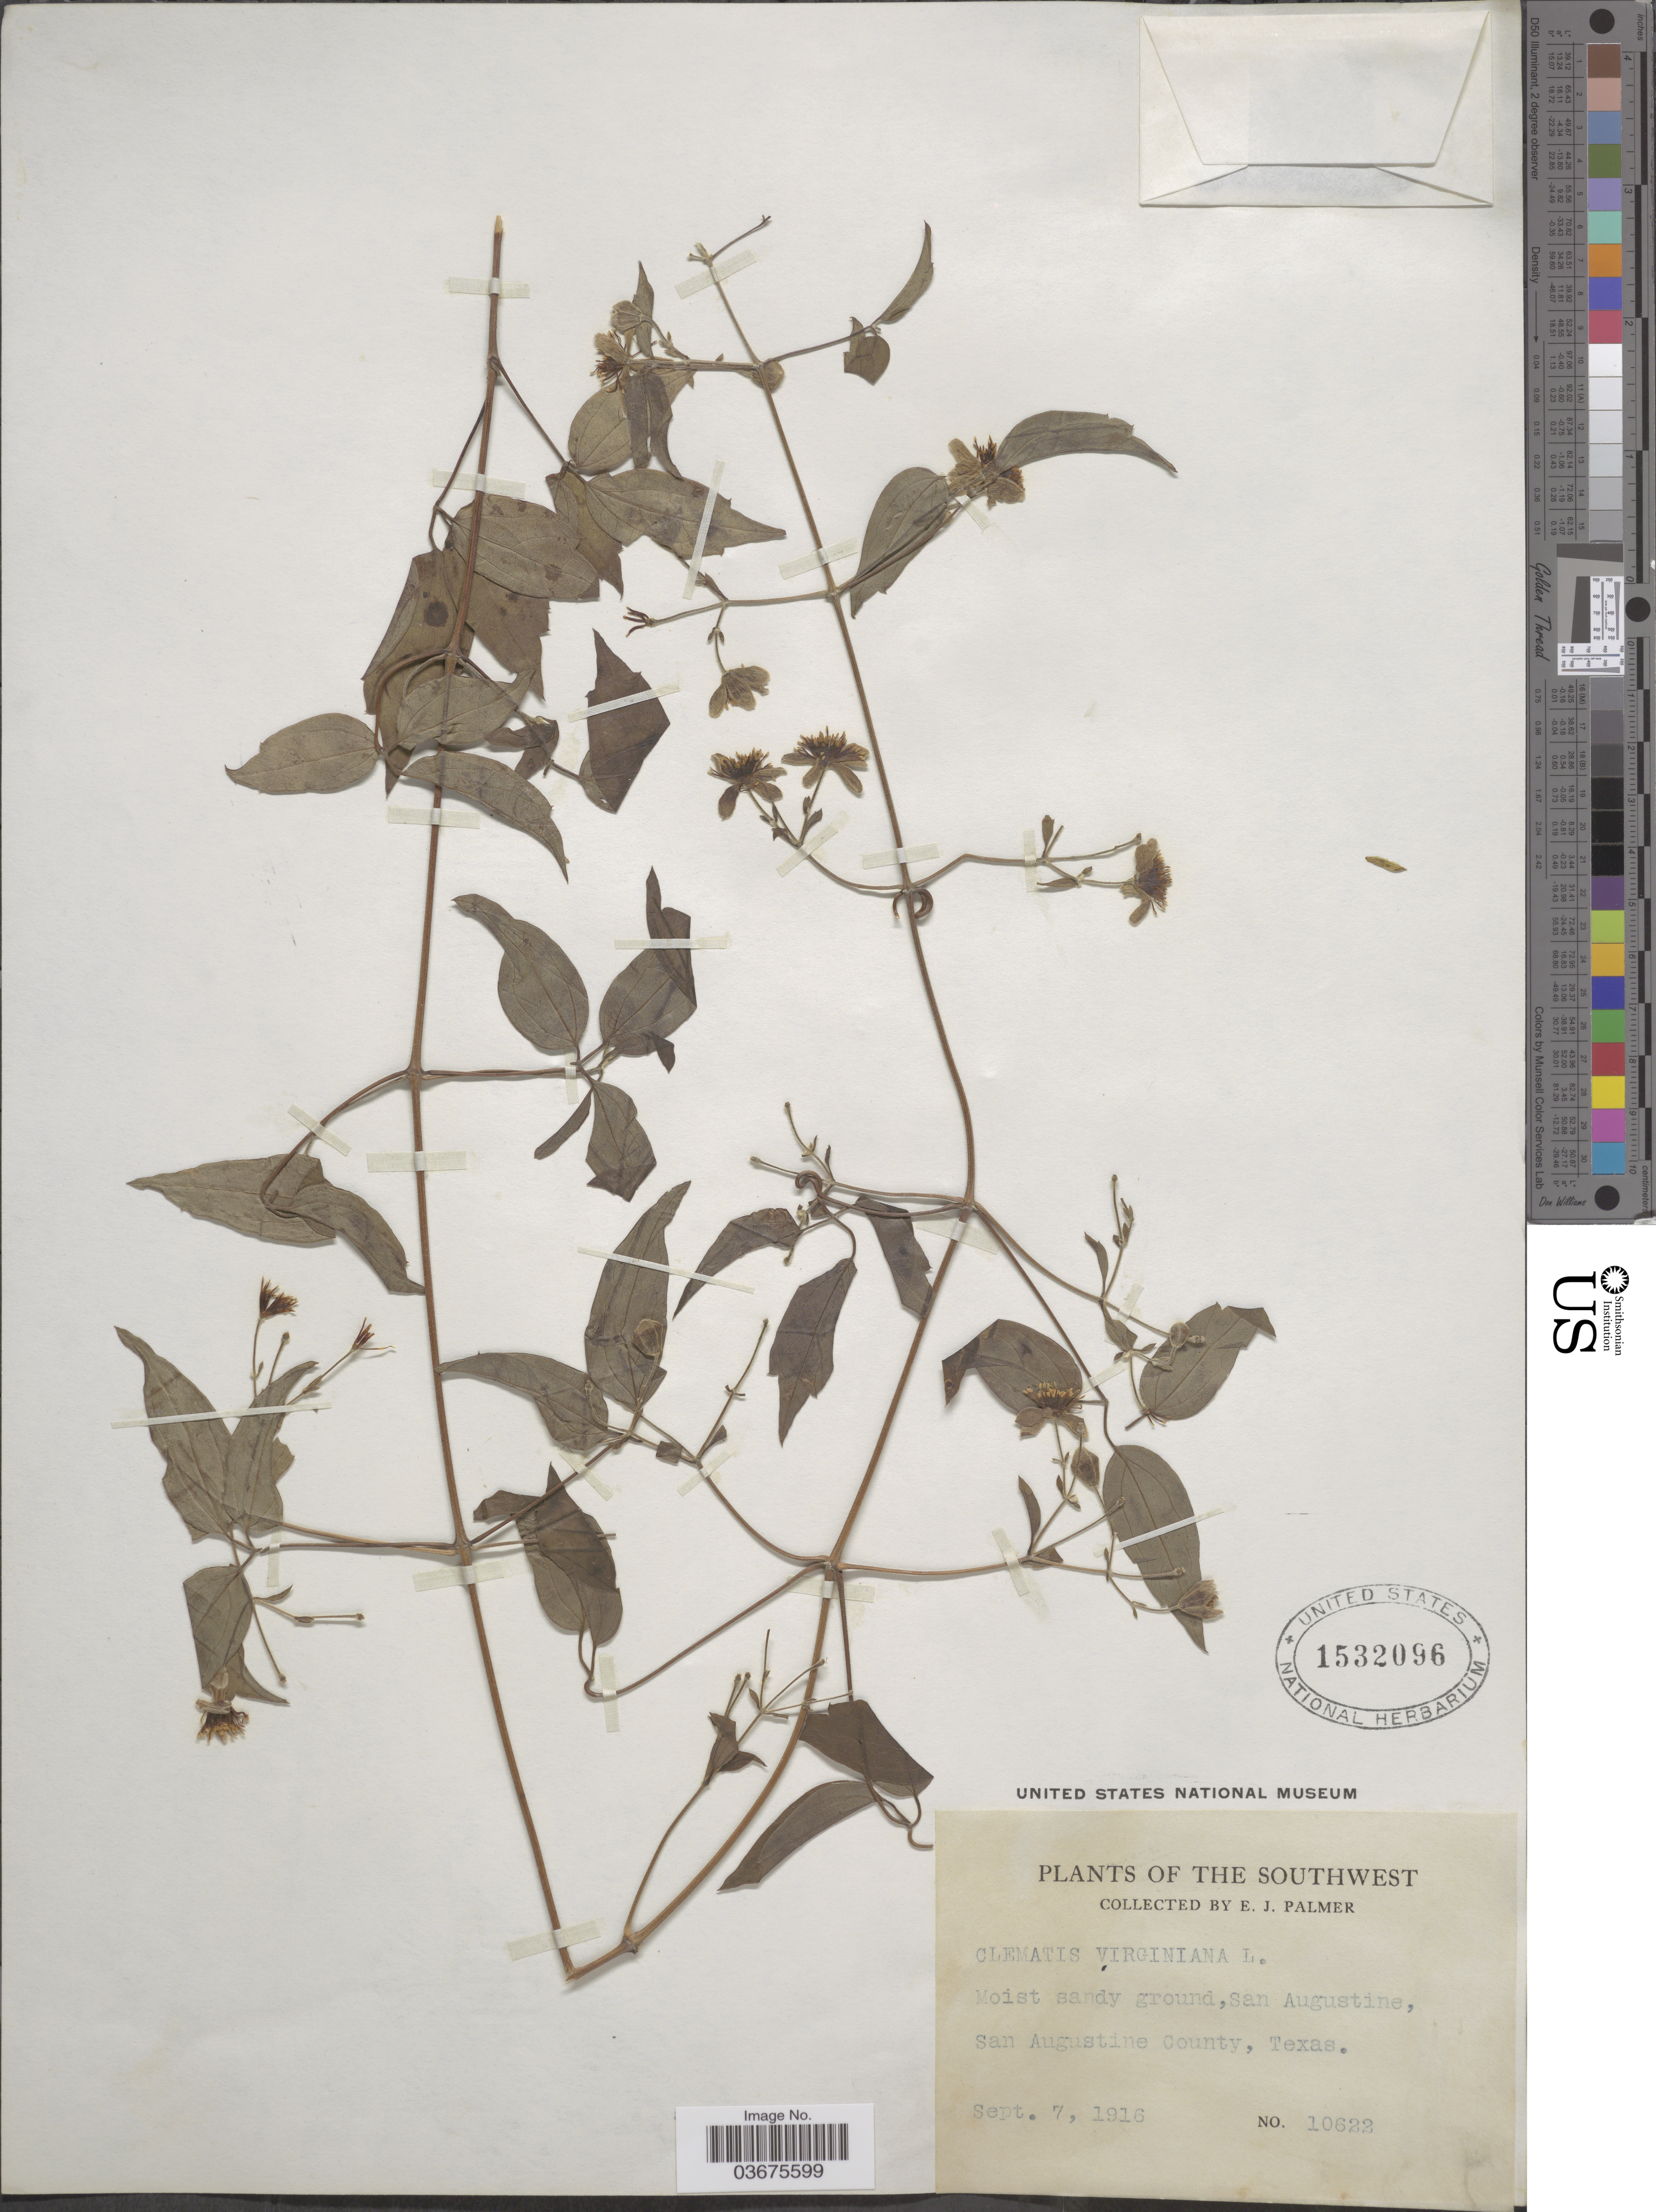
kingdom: Plantae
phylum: Tracheophyta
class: Magnoliopsida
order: Ranunculales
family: Ranunculaceae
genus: Clematis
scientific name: Clematis virginiana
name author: L.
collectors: E. J. Palmer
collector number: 10622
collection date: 1916-09-07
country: United States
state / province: Texas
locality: The Southwest. Moist sandy ground, San Augustine, San Augustine County.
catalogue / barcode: US 1532096